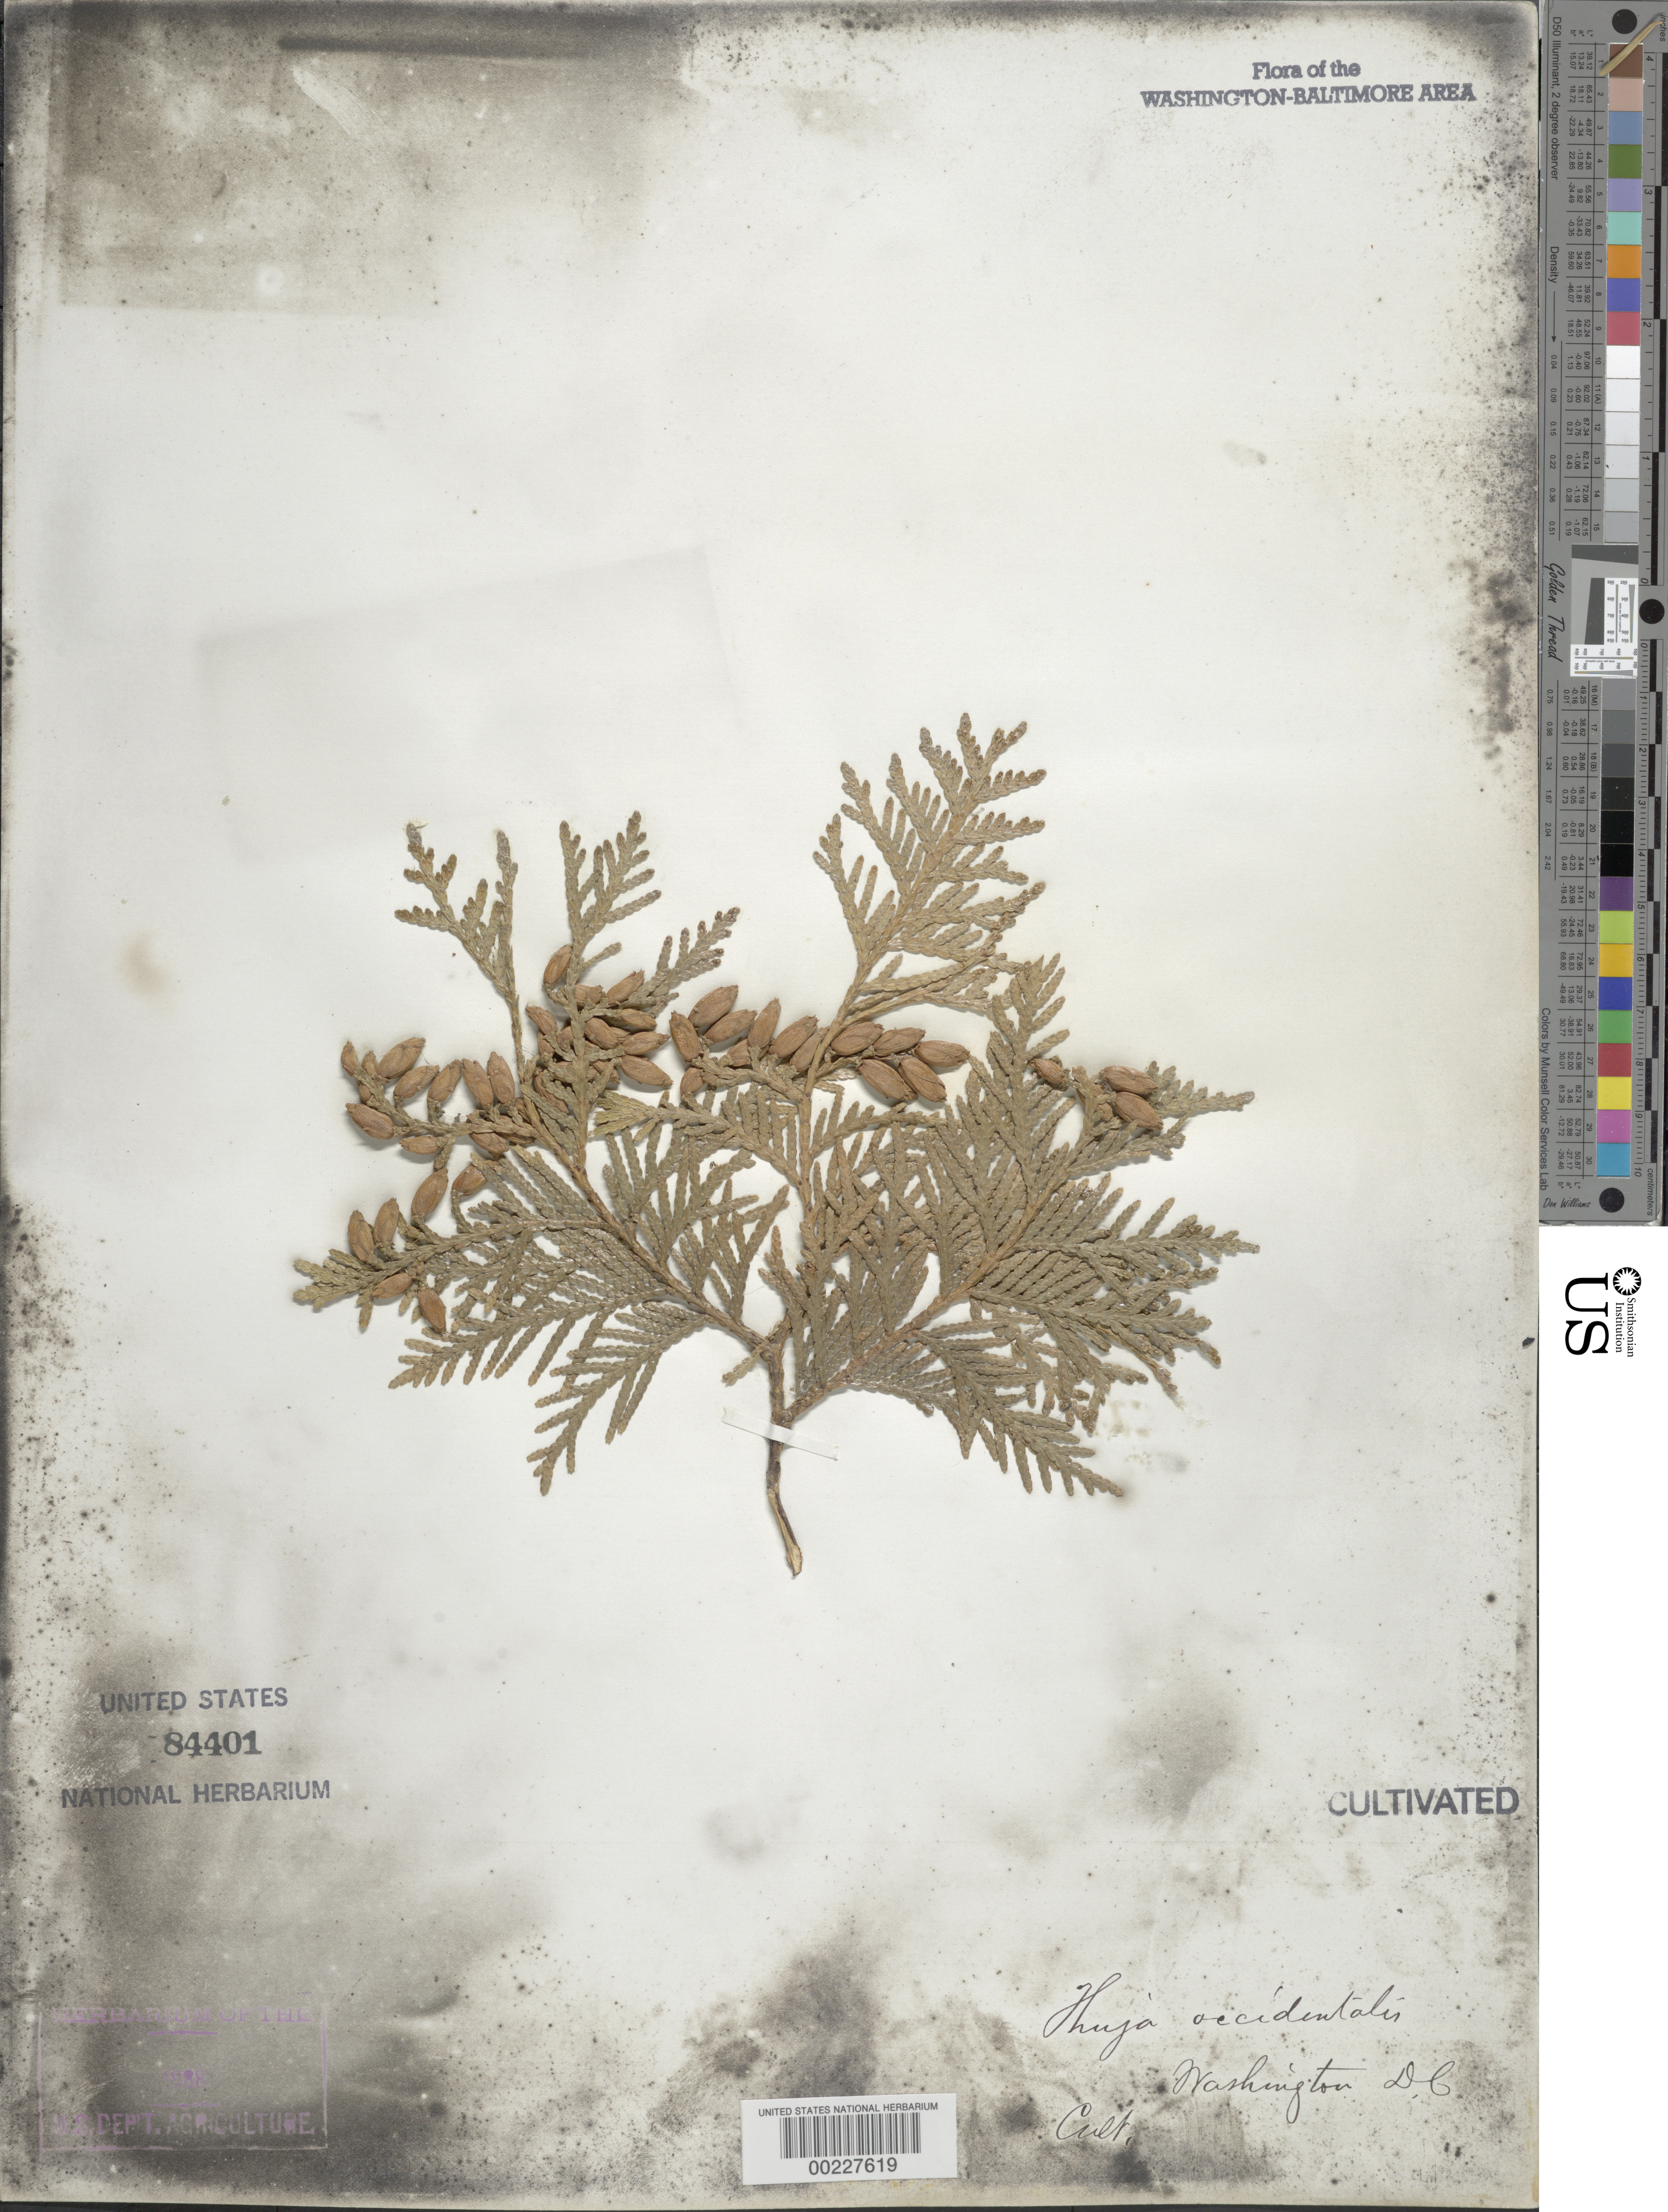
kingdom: Plantae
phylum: Tracheophyta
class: Pinopsida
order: Pinales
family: Cupressaceae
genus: Thuja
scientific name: Thuja occidentalis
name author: L.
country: United States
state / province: District of Columbia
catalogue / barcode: US 84401